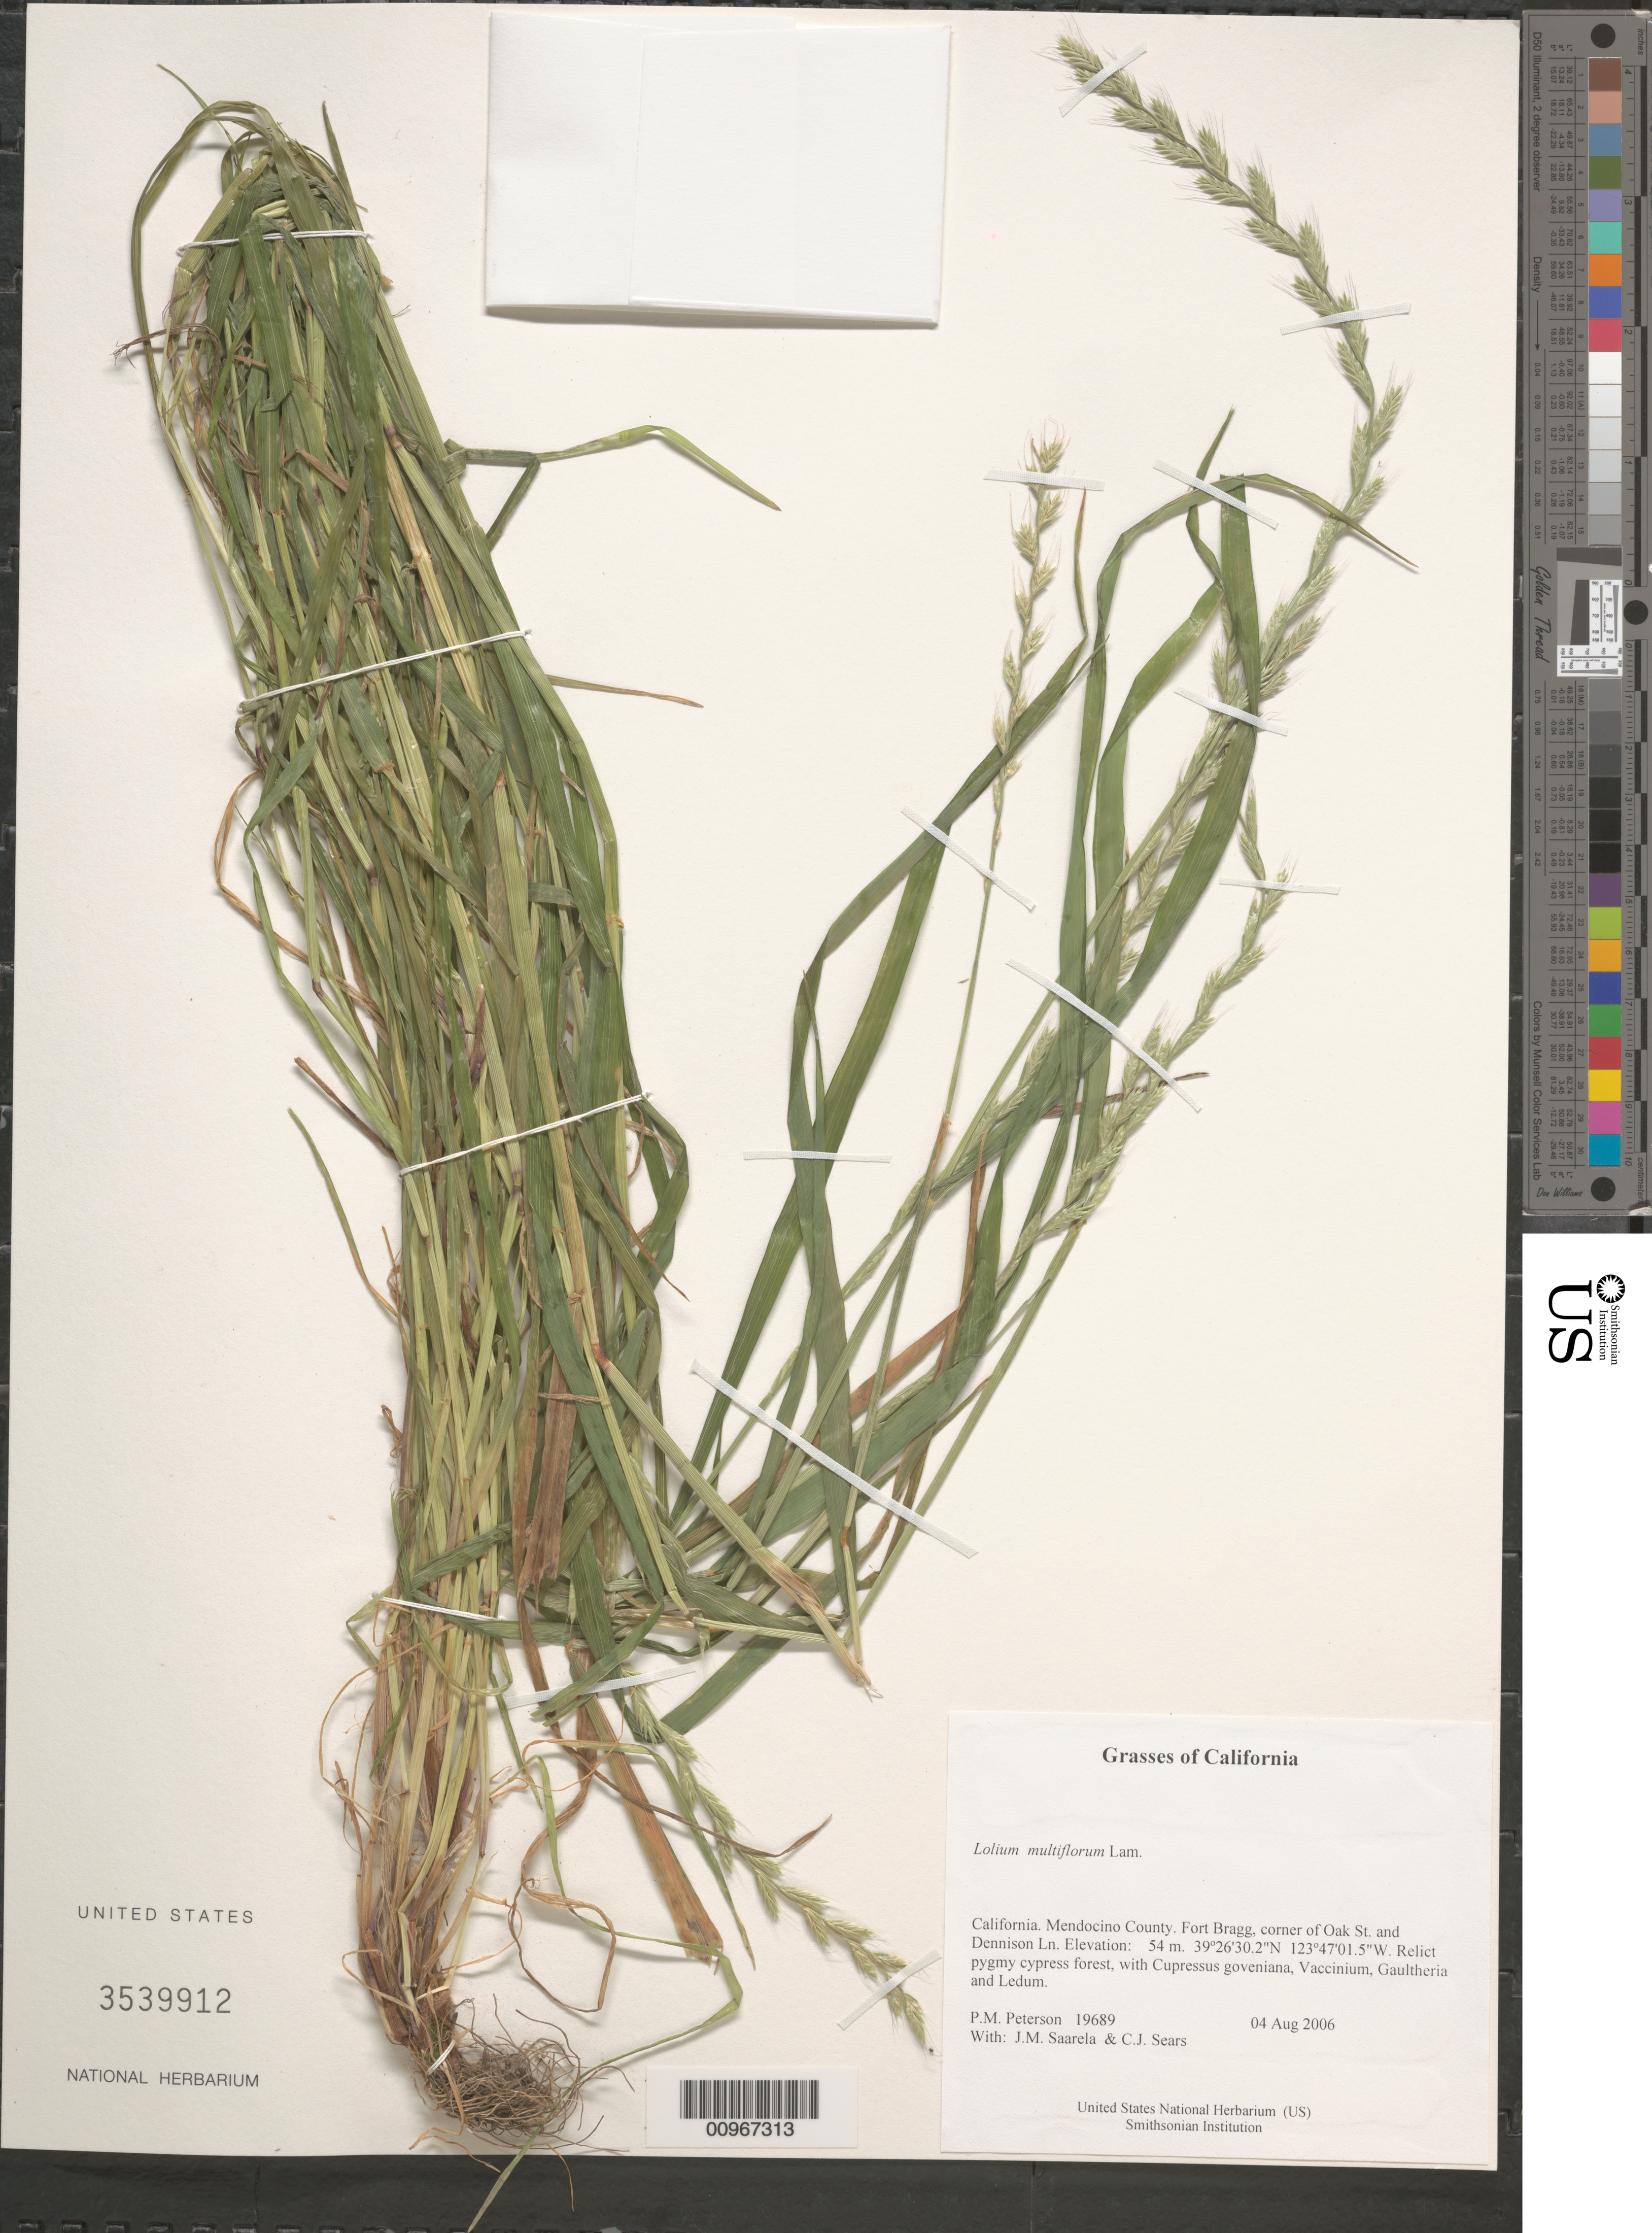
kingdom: Plantae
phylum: Tracheophyta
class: Liliopsida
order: Poales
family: Poaceae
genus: Lolium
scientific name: Lolium multiflorum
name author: Lam.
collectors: P. M. Peterson, J. Saarela & C. Sears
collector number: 19689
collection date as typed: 04 Aug 2006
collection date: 2006-08-04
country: United States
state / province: California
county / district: Mendocino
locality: Fort Bragg, corner of Oak St. and Dennison Ln.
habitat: Relict pygmy cypress forest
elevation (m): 54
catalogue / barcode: US 3539912